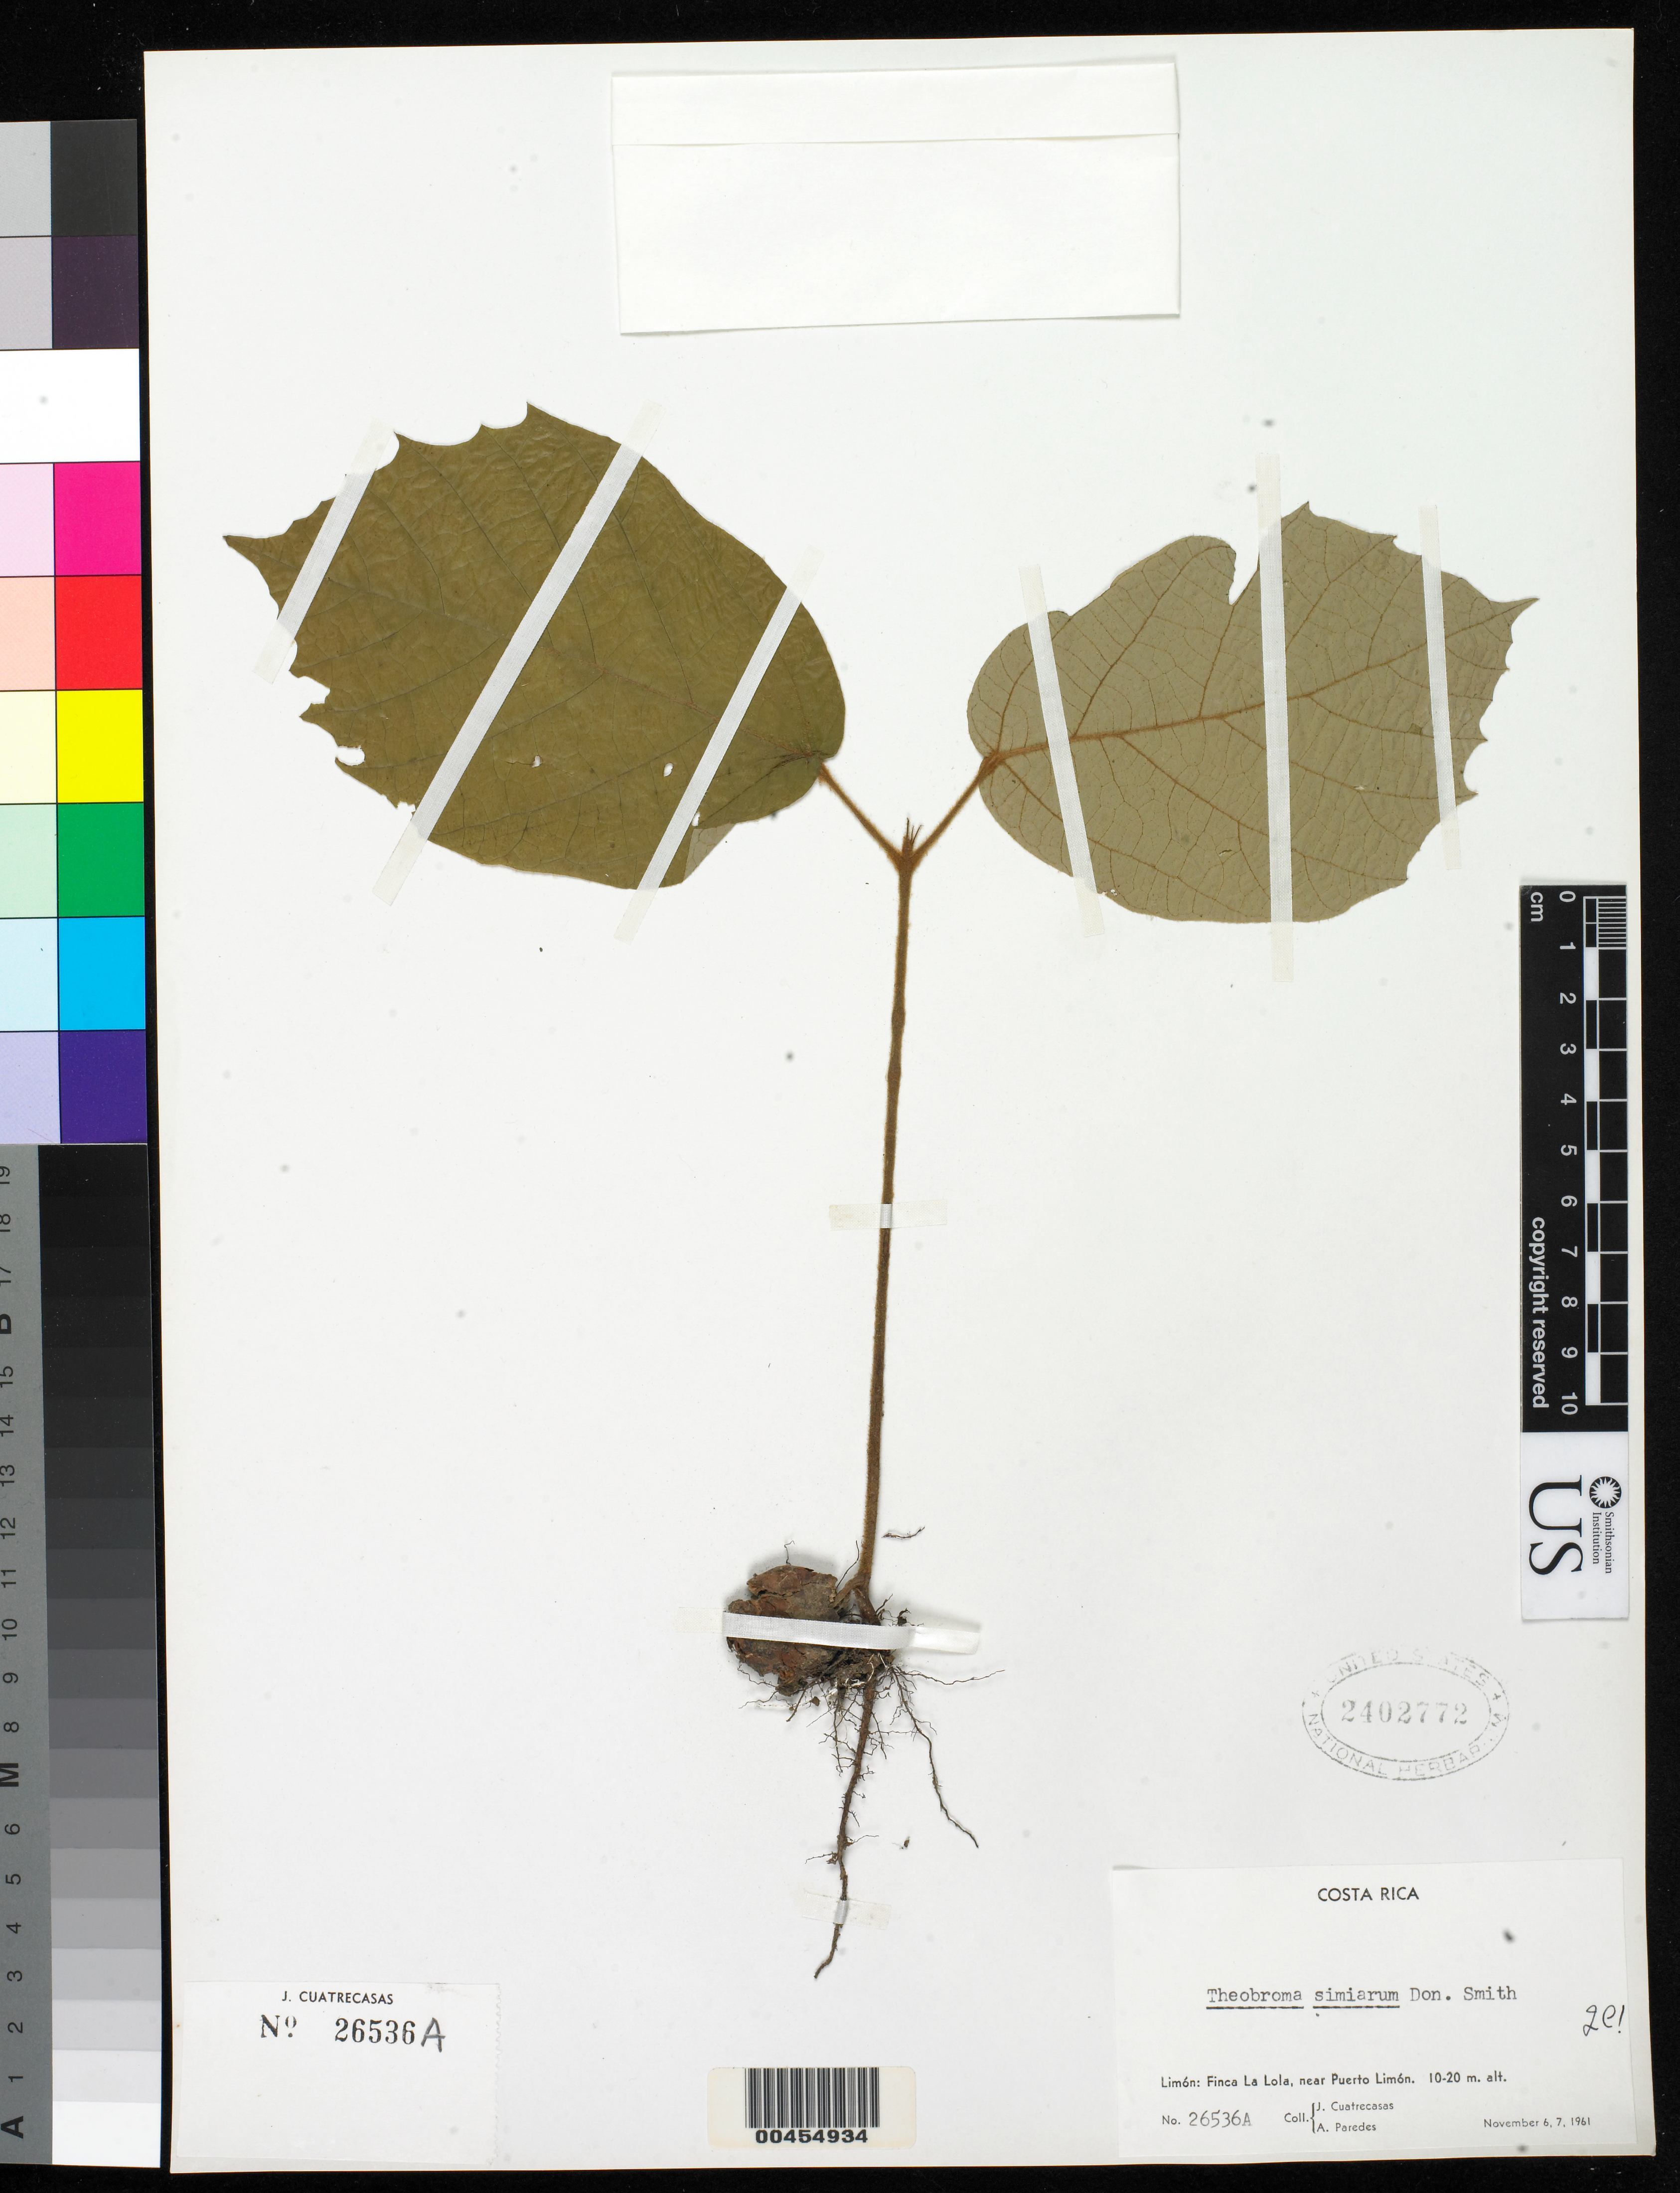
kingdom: Plantae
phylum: Tracheophyta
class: Magnoliopsida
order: Malvales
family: Malvaceae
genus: Theobroma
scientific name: Theobroma simiarum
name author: Donn. Sm.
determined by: Cuatrecasas, J.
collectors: J. Cuatrecasas & A. Paredes C.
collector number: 26536A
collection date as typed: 06 Nov 1961 to 07 Nov 1961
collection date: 1961-11-06/1961-11-07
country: Costa Rica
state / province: Limón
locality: Finca La Lola, near Puerto Limón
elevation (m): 10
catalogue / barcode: US 2402772